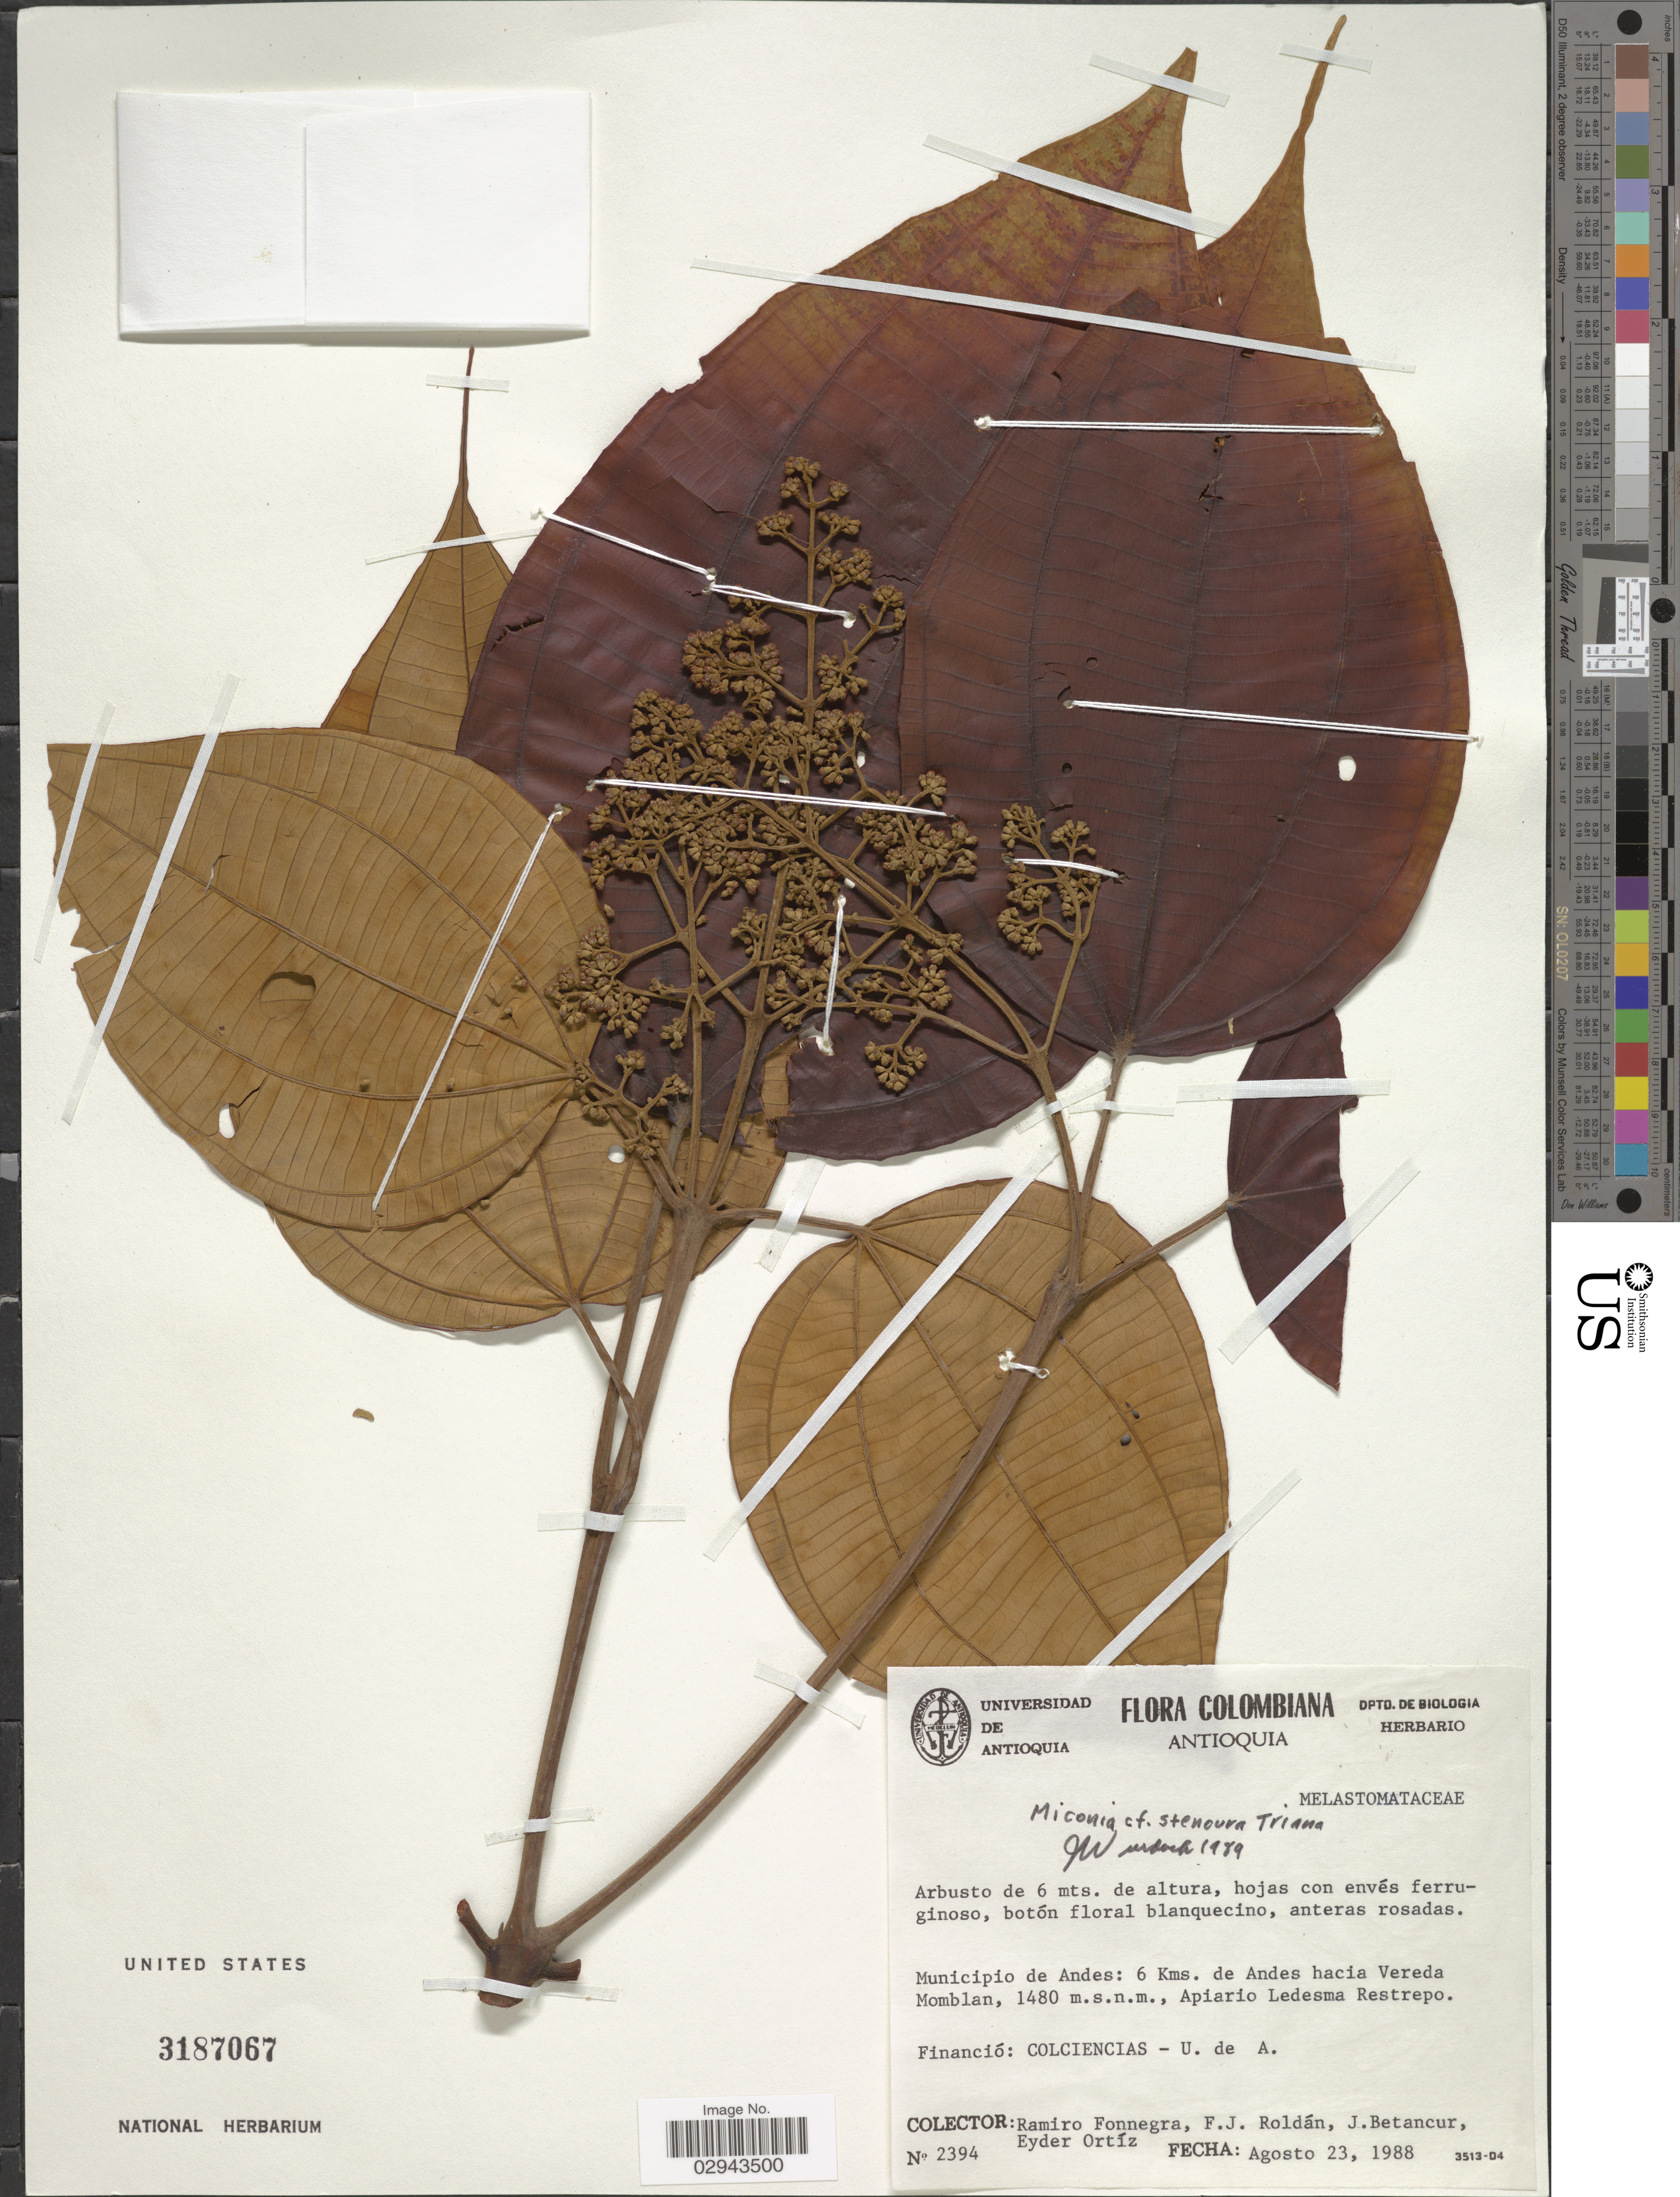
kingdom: Plantae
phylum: Tracheophyta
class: Magnoliopsida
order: Myrtales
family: Melastomataceae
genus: Miconia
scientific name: Miconia stenoura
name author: Triana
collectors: R. Fonnegra, F. J. Roldán, J. Betancur & E. Ortíz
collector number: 2394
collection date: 1988-08-23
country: Colombia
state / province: Antioquia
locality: Municipio de Andes: 6 Kms. de Andes hacia Vereda Momblan, Apiario Ledesma Restrepo.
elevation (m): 1480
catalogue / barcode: US 3187067